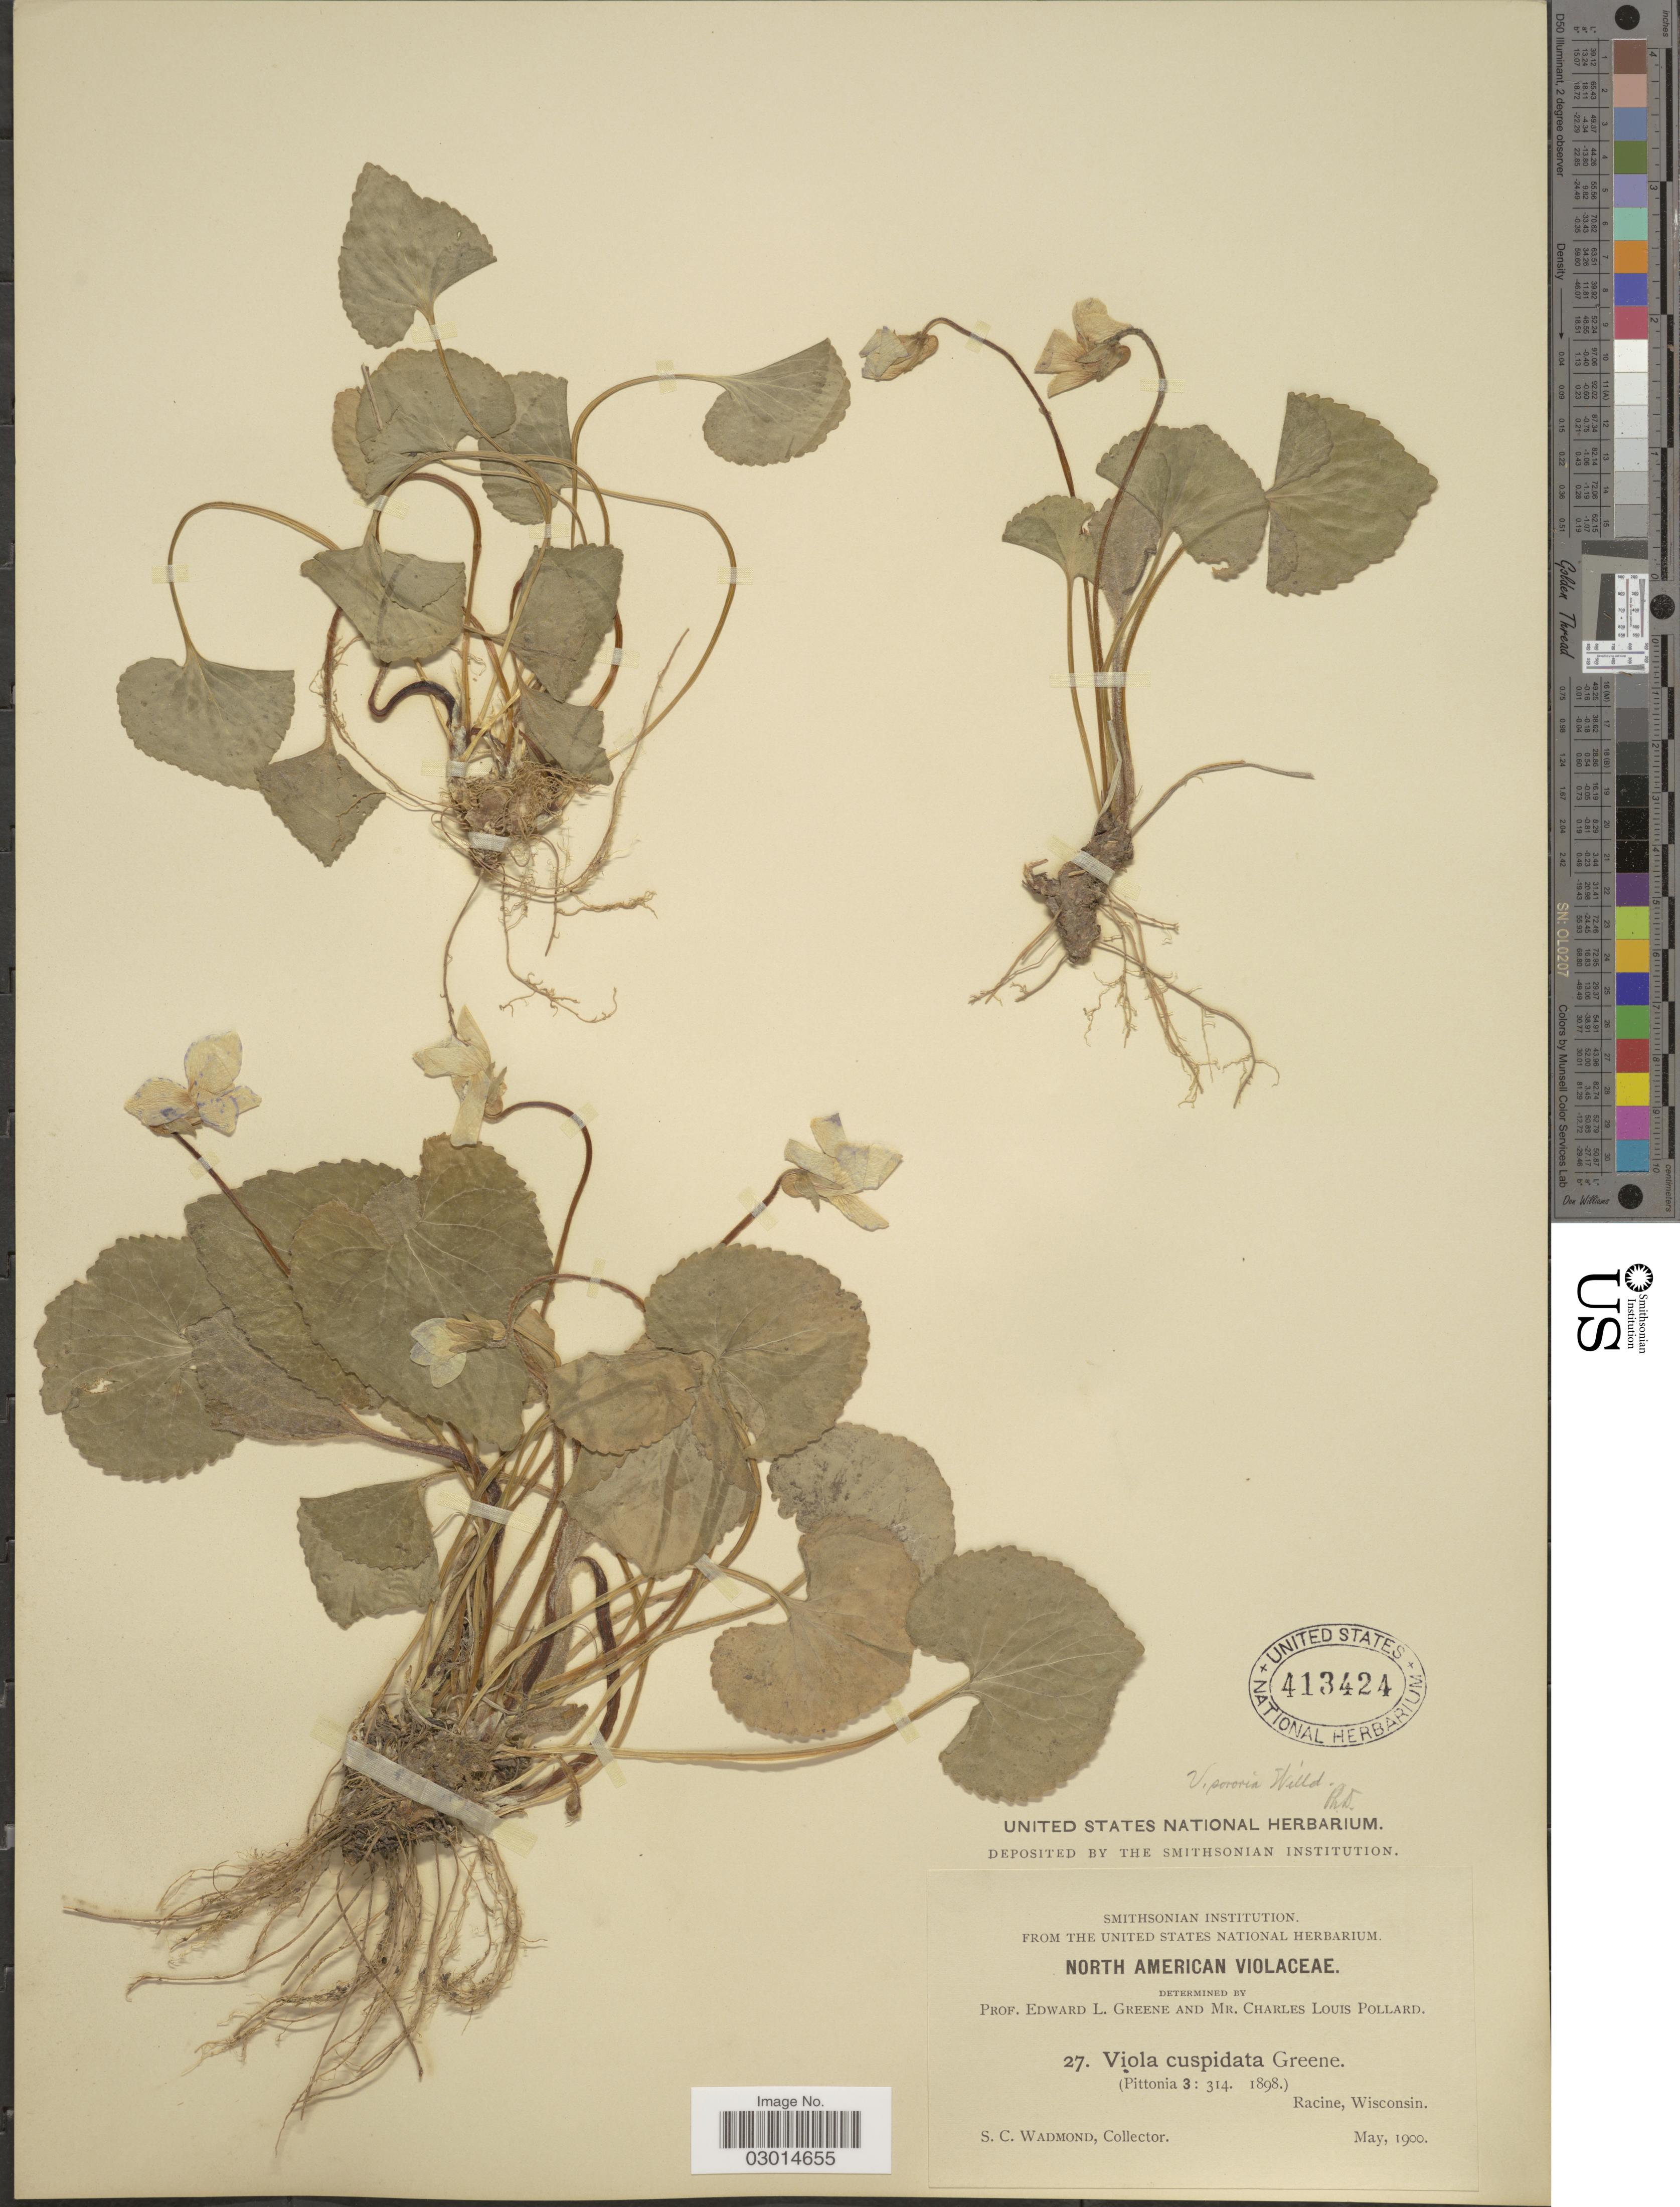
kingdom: Plantae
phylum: Tracheophyta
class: Magnoliopsida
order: Malpighiales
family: Violaceae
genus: Viola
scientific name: Viola cuspidata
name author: Greene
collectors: S. Wadmond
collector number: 27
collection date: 1900-05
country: United States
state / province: Wisconsin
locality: Racine.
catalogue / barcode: US 413424